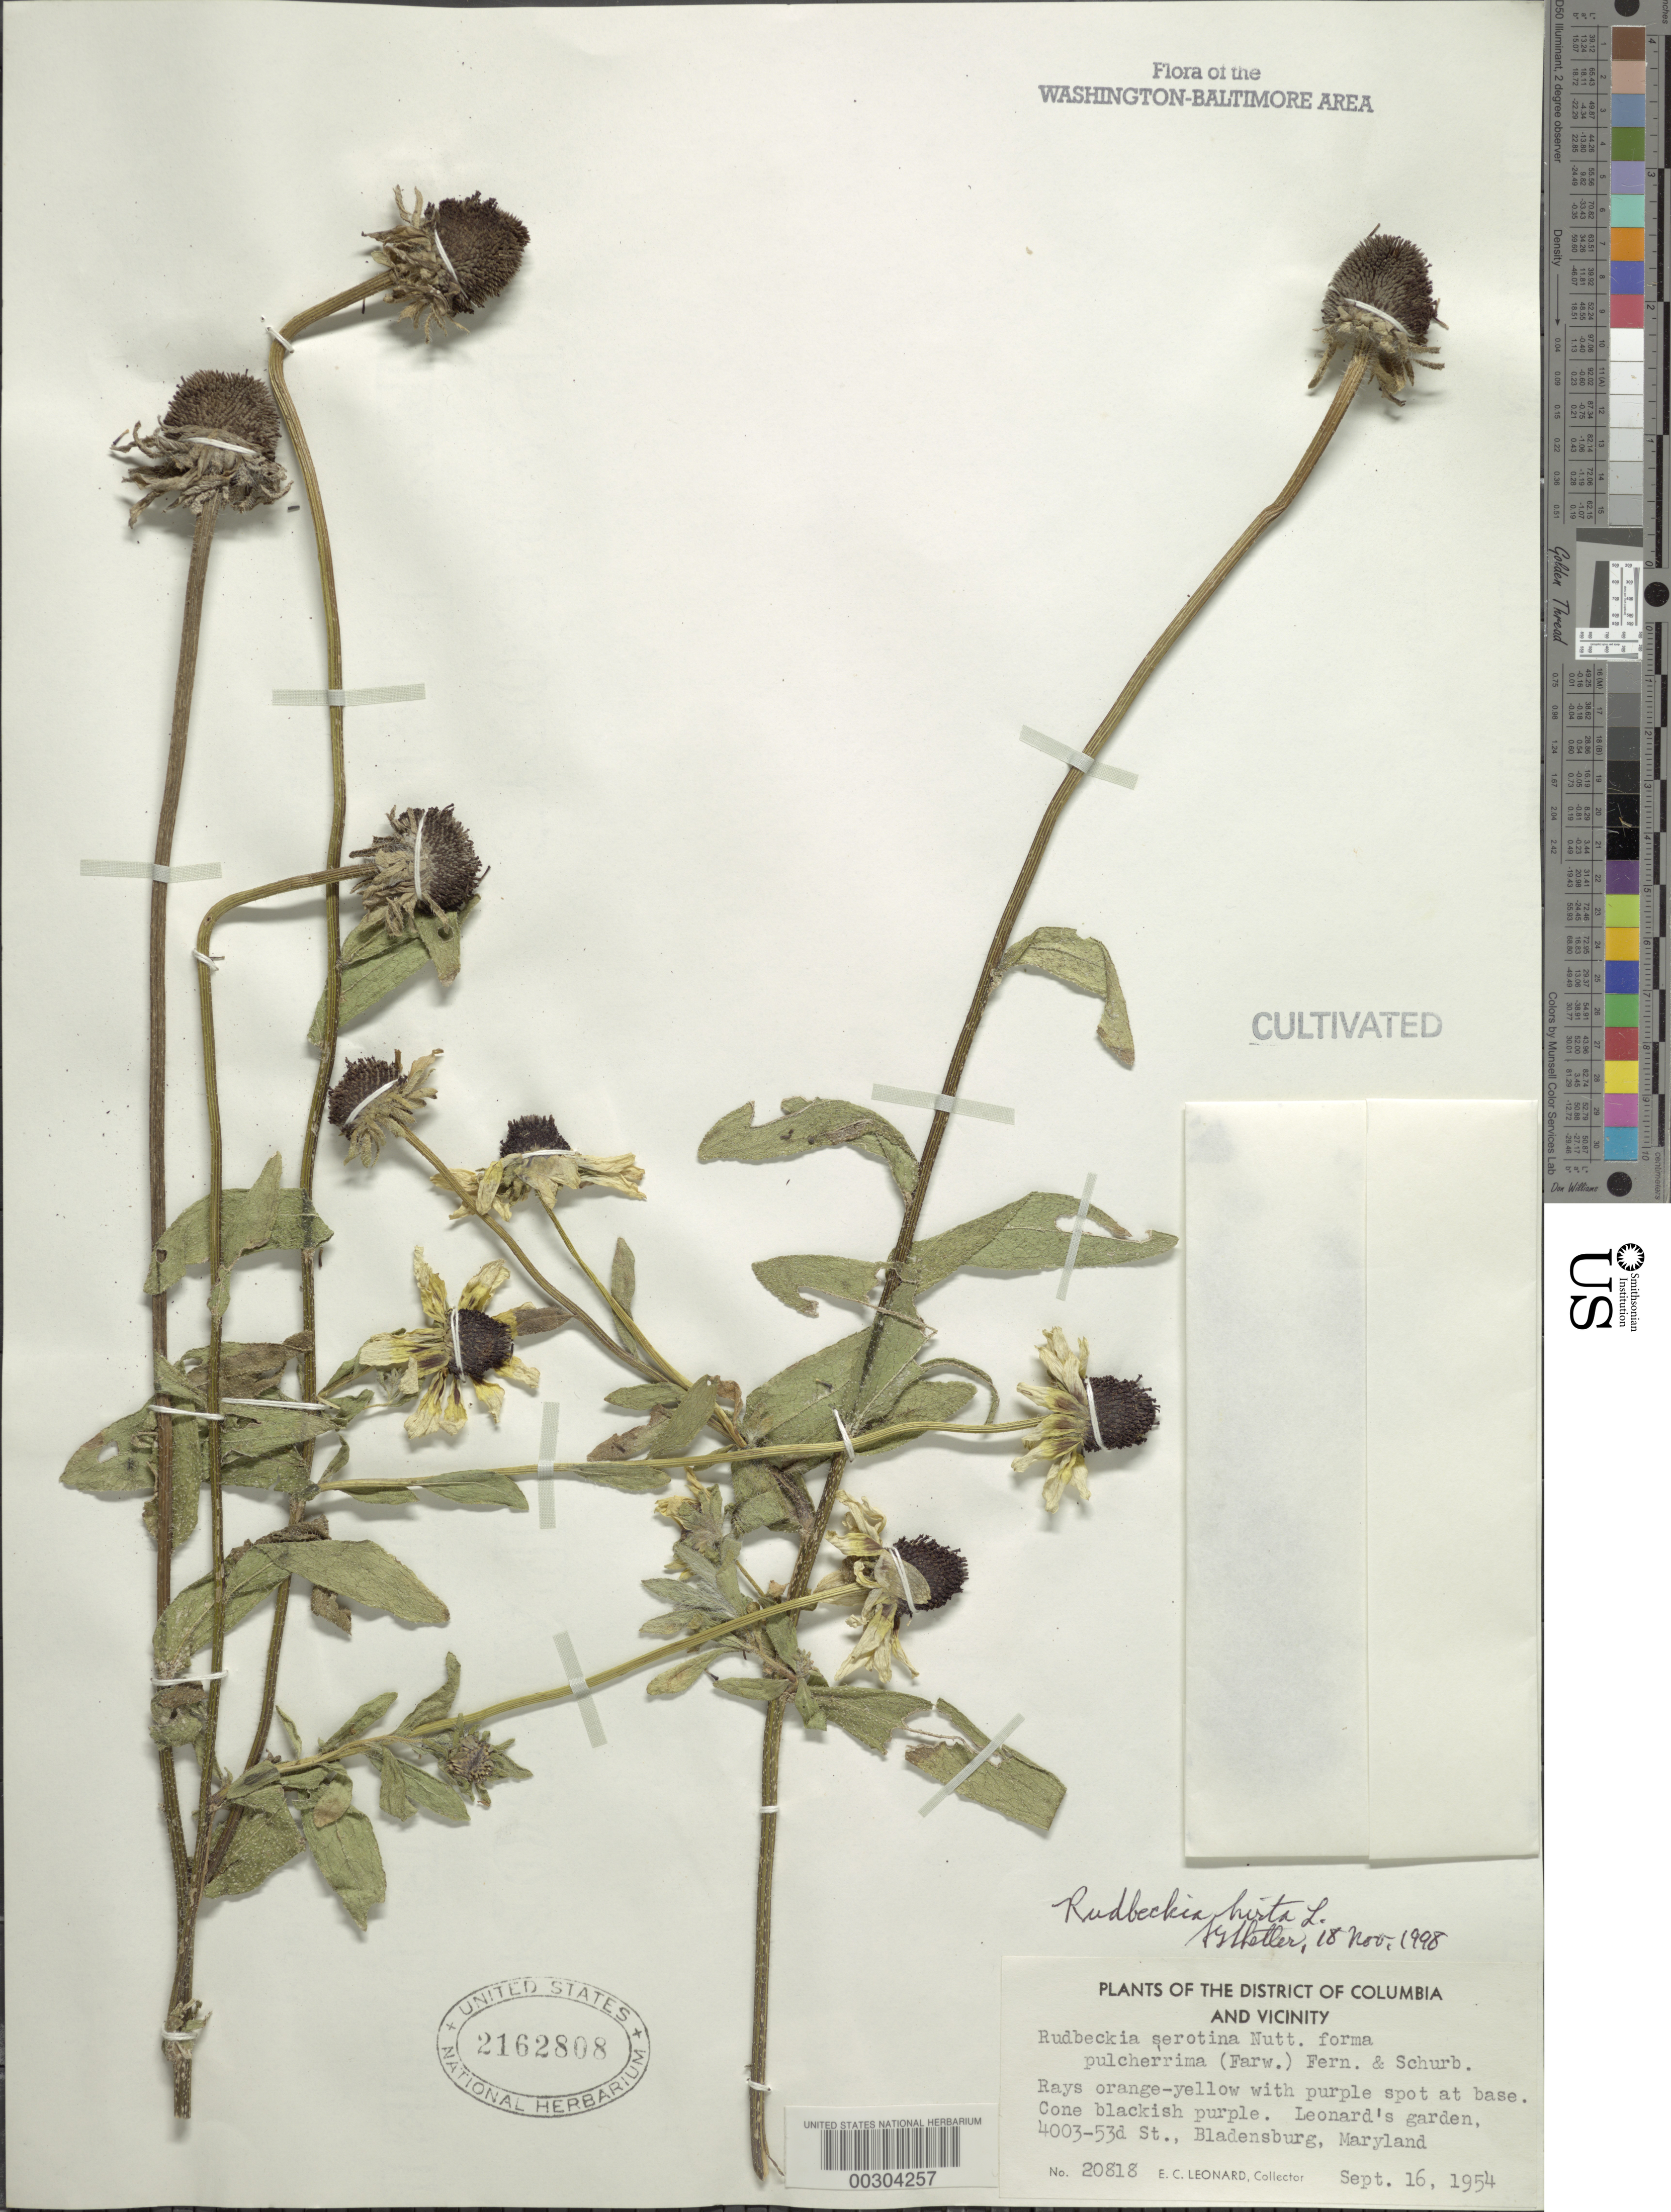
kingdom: Plantae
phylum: Tracheophyta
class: Magnoliopsida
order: Asterales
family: Asteraceae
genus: Rudbeckia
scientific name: Rudbeckia hirta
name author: L.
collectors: E. C. Leonard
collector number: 20818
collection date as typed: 16 Sep 1954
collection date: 1954-09-16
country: United States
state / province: Maryland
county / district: Prince George's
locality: Bladensburg, 4003 53 St, Leonard's garden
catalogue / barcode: US 2162808